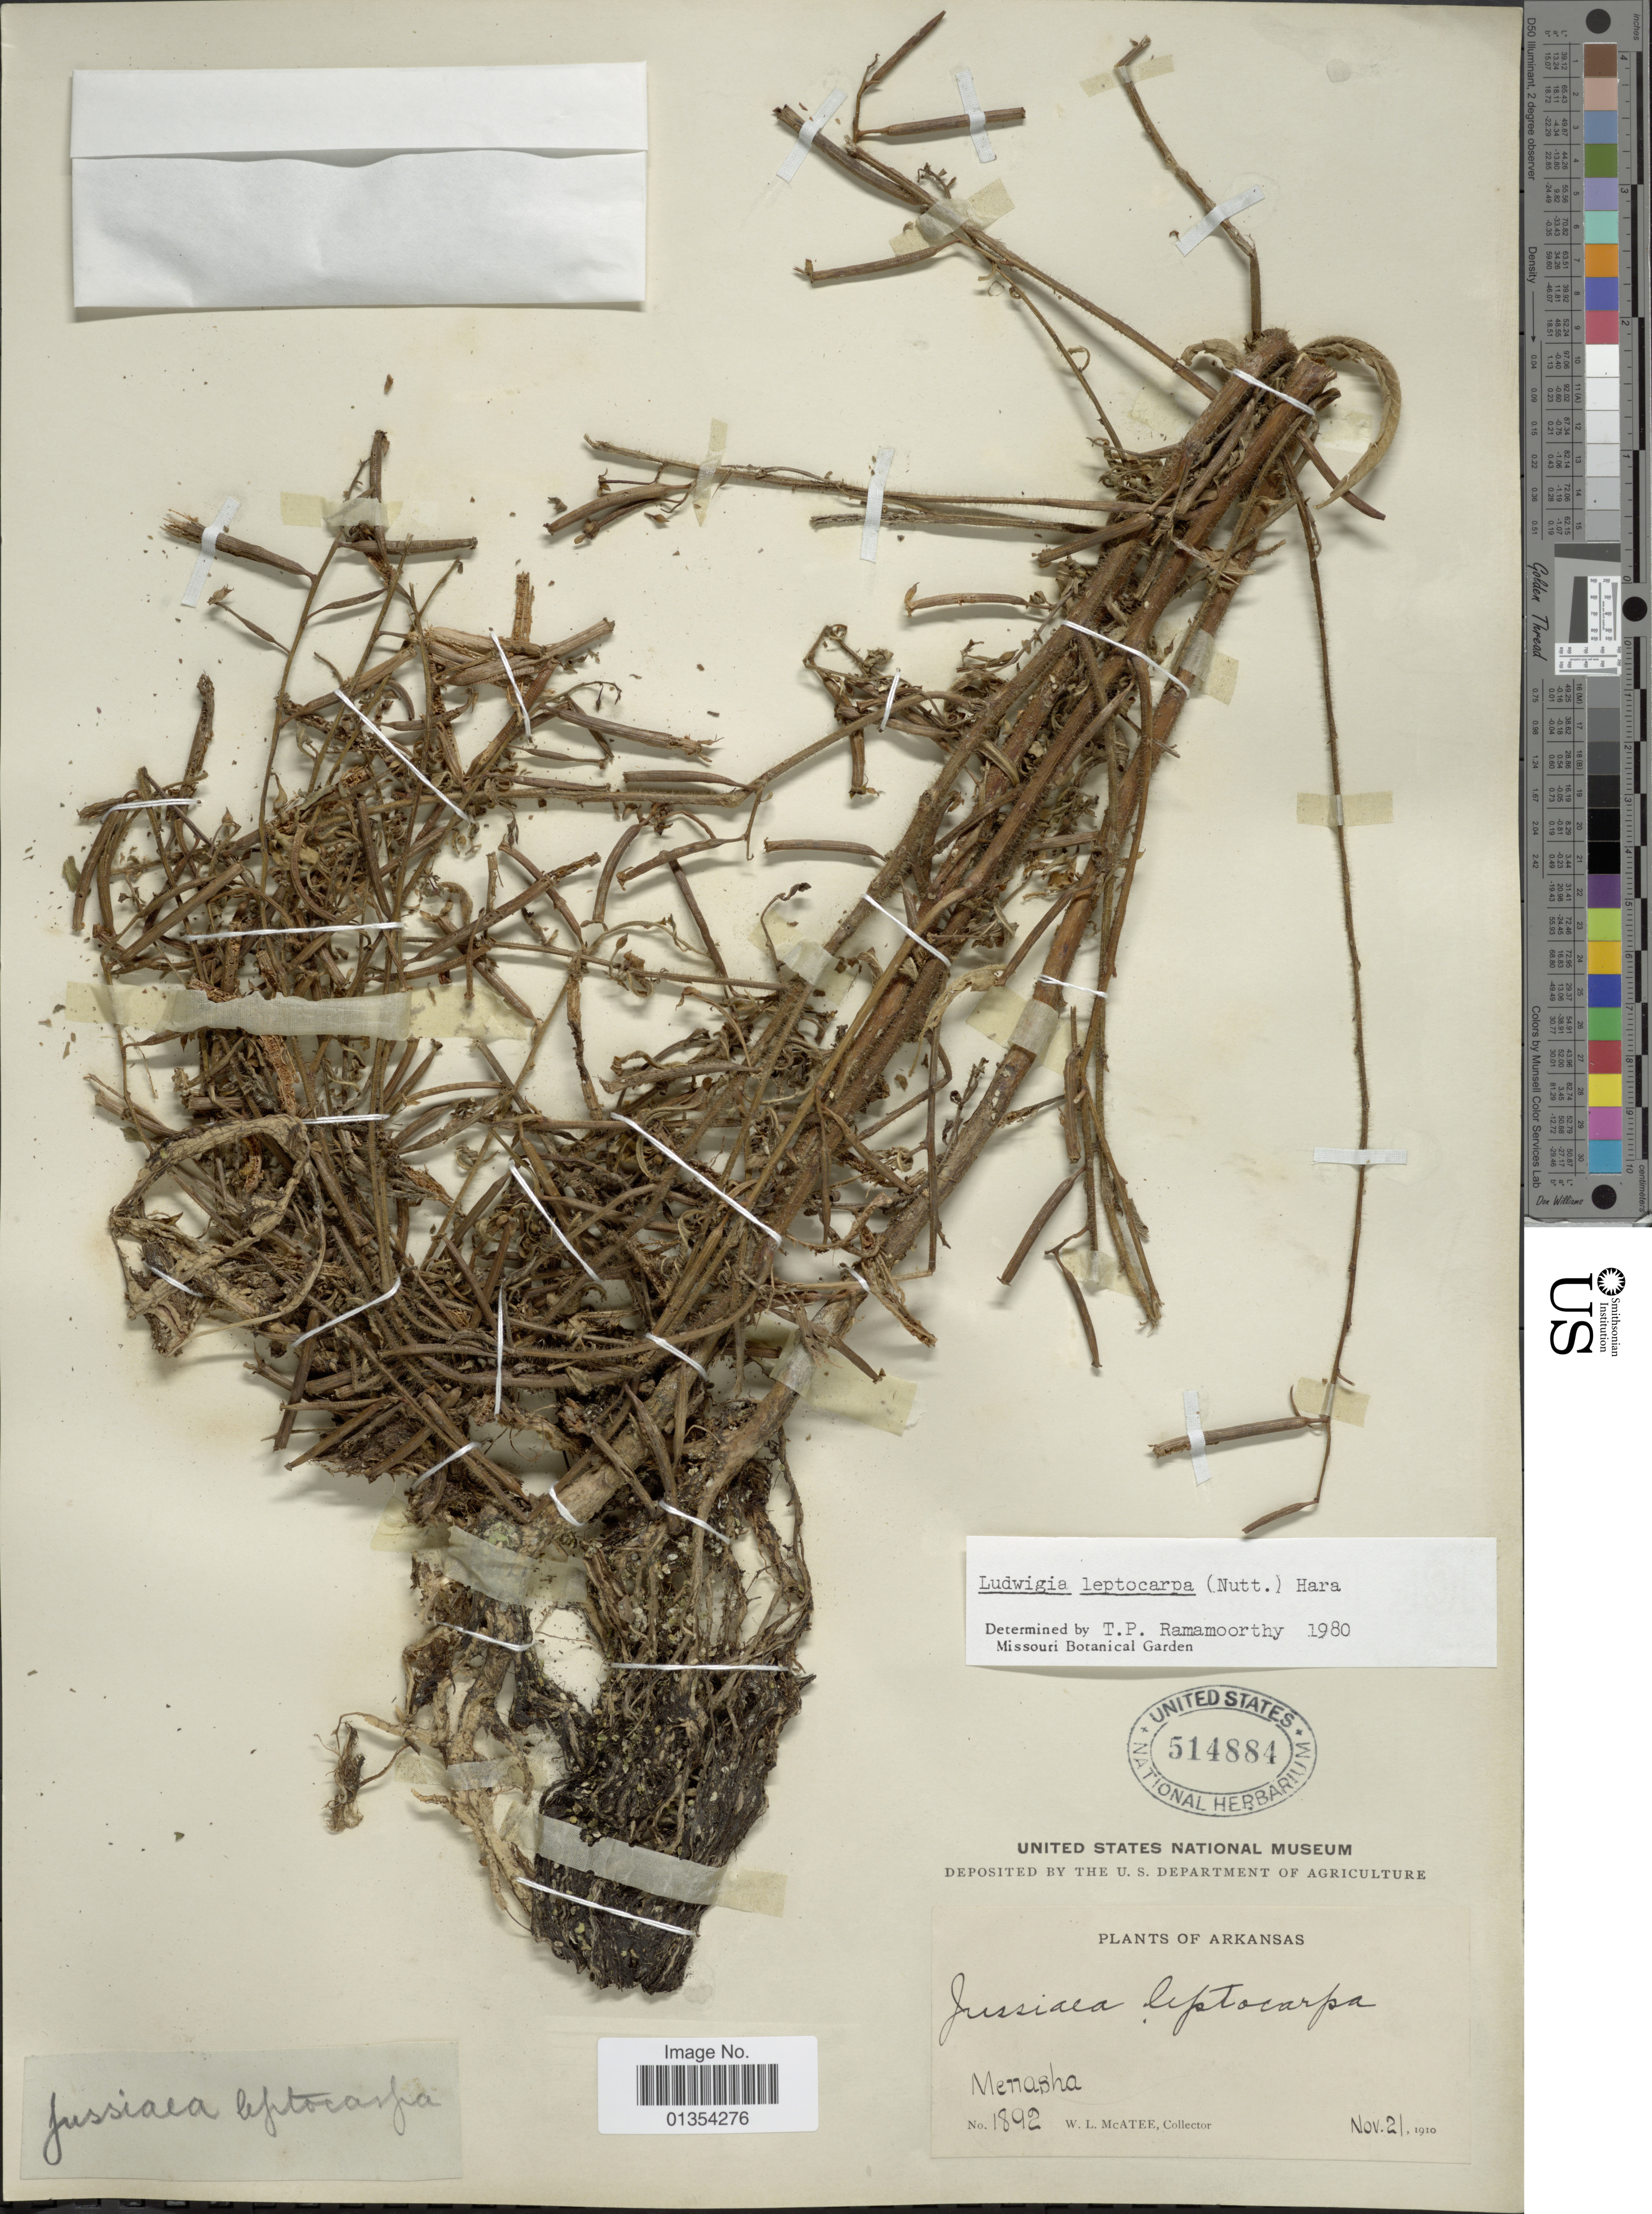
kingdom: Plantae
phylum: Tracheophyta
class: Magnoliopsida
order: Myrtales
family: Onagraceae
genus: Ludwigia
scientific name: Ludwigia leptocarpa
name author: (Nutt.) H. Hara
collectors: W. McAtee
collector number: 1892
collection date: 1910-11-21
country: United States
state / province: Arkansas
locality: Menasha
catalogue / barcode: US 514884